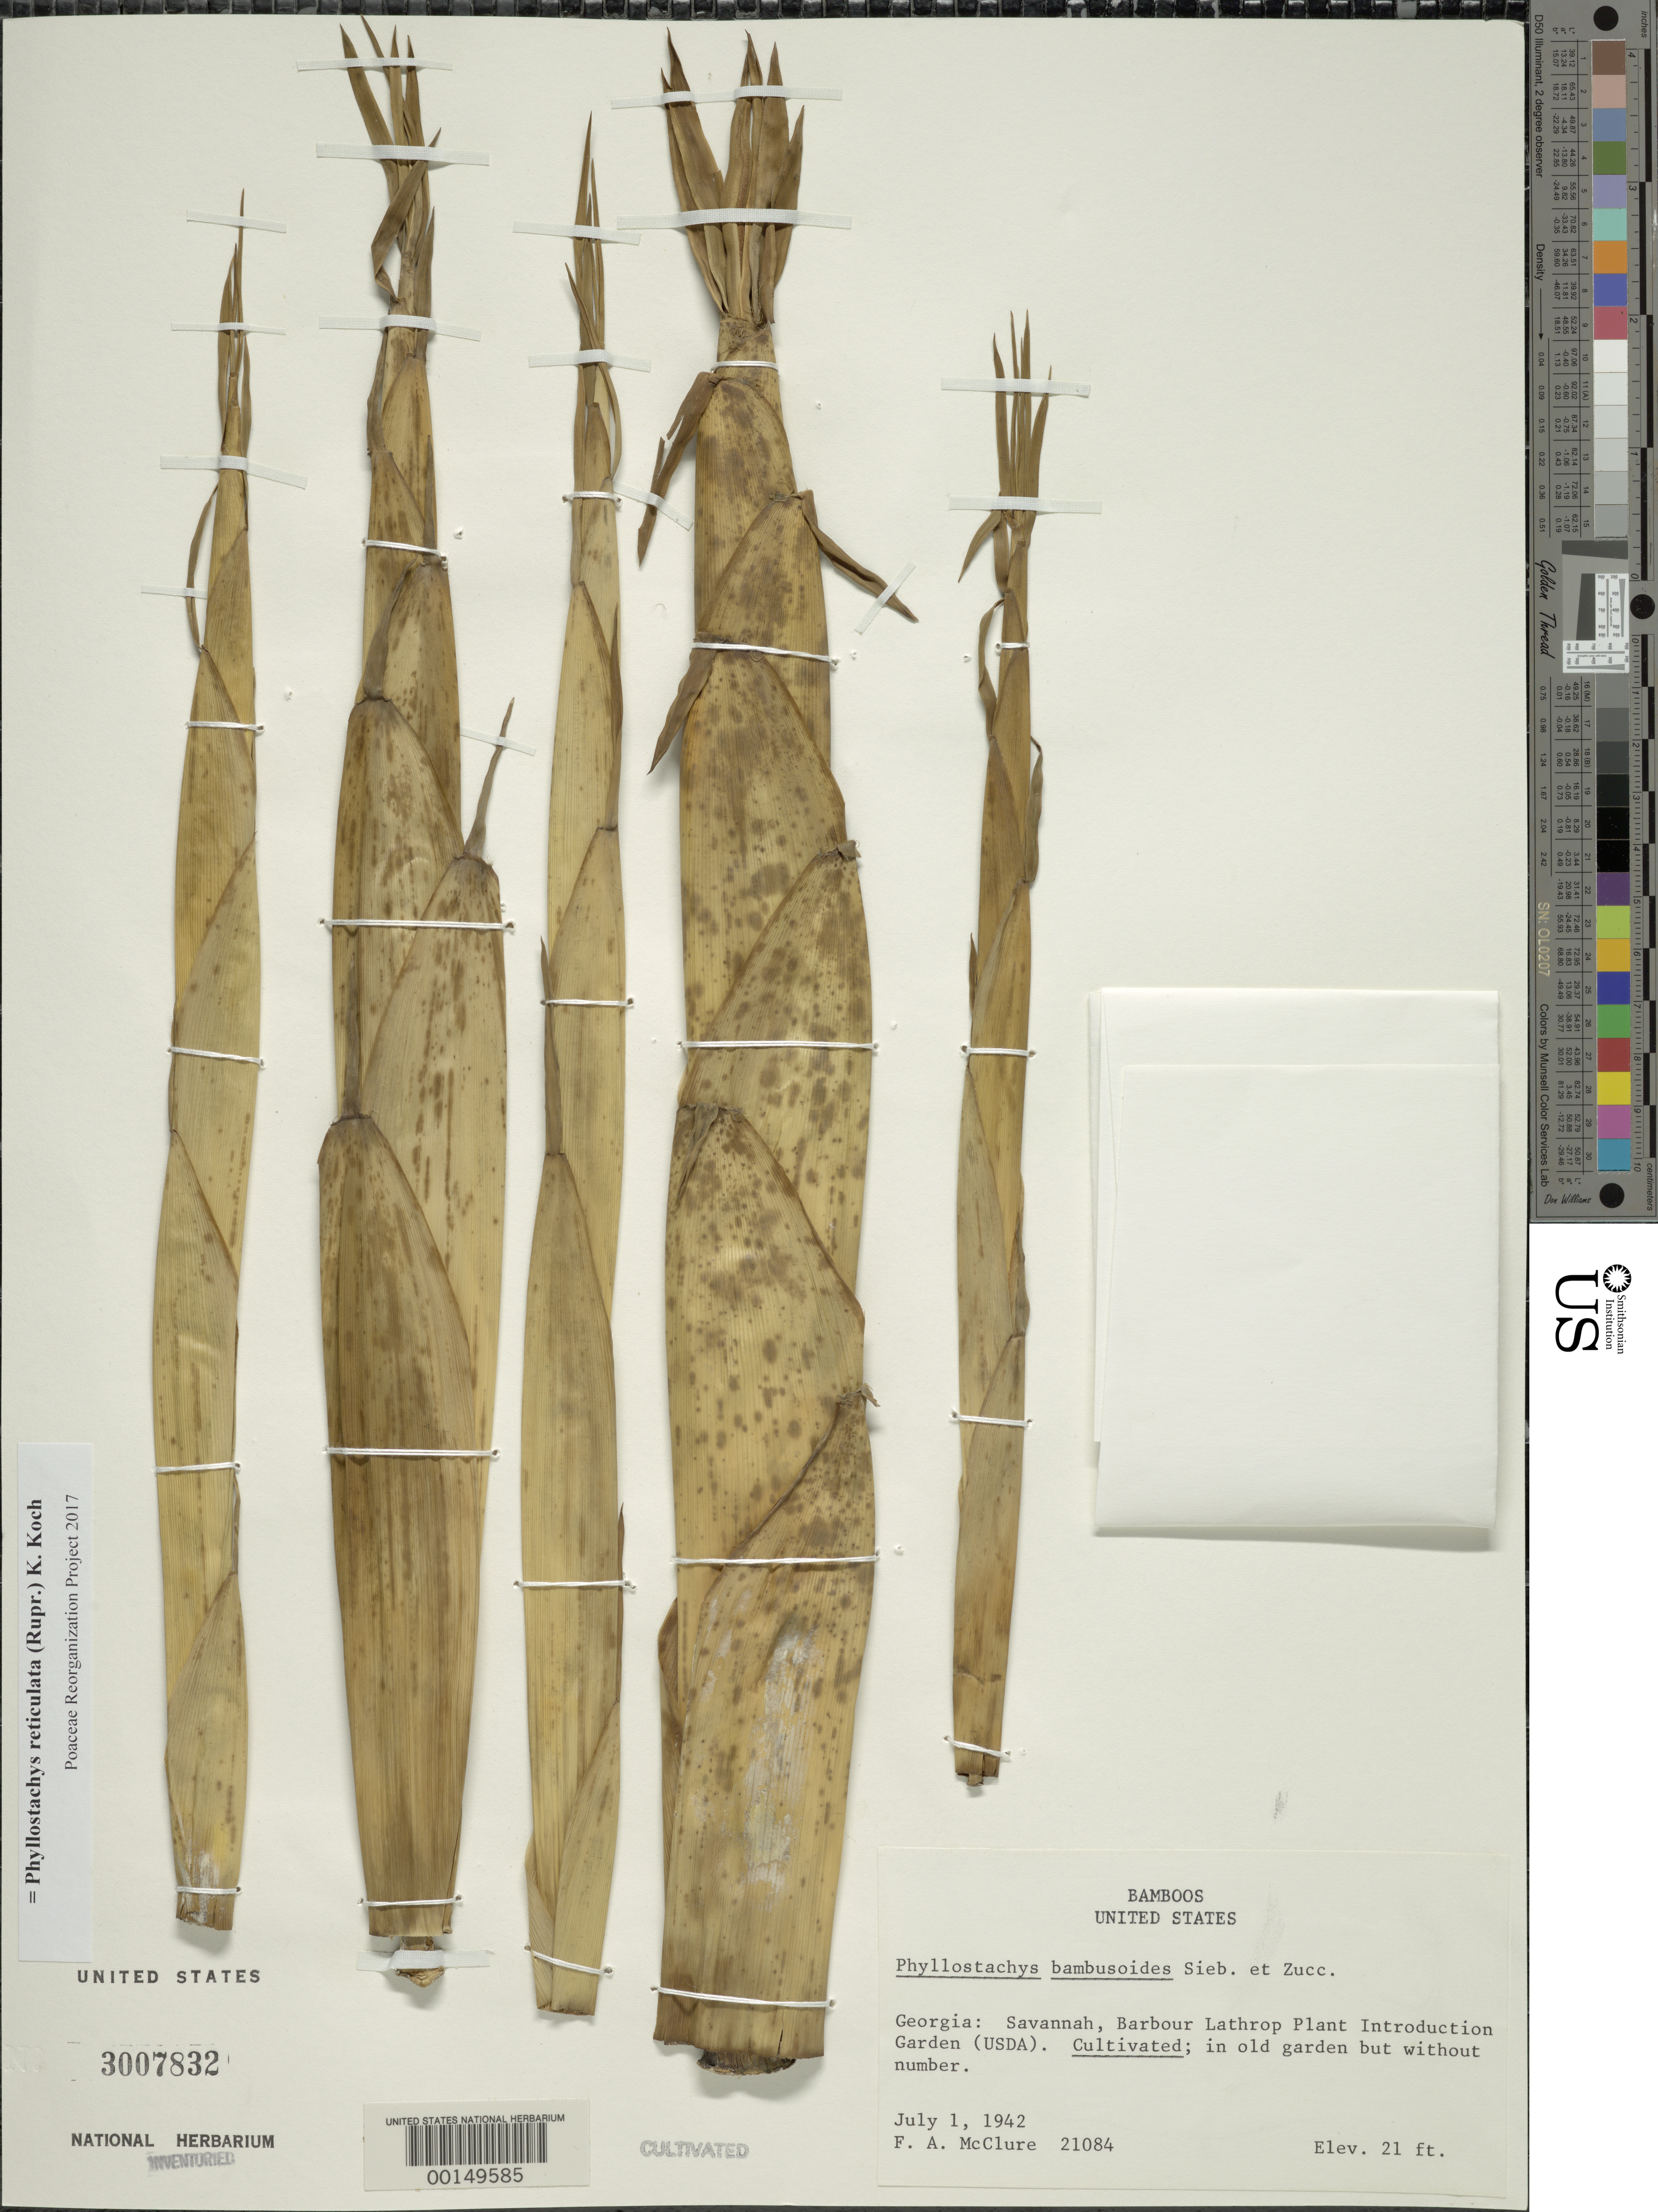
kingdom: Plantae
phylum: Tracheophyta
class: Liliopsida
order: Poales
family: Poaceae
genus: Phyllostachys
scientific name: Phyllostachys reticulata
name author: (Rupr.) K. Koch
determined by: Poaceae Reorganization Project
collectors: F. A. McClure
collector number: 21084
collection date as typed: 01 Jul 1942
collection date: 1942-07-01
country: United States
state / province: Georgia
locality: Savannah, barbour lathrop p.i. garden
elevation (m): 6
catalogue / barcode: US 3007832